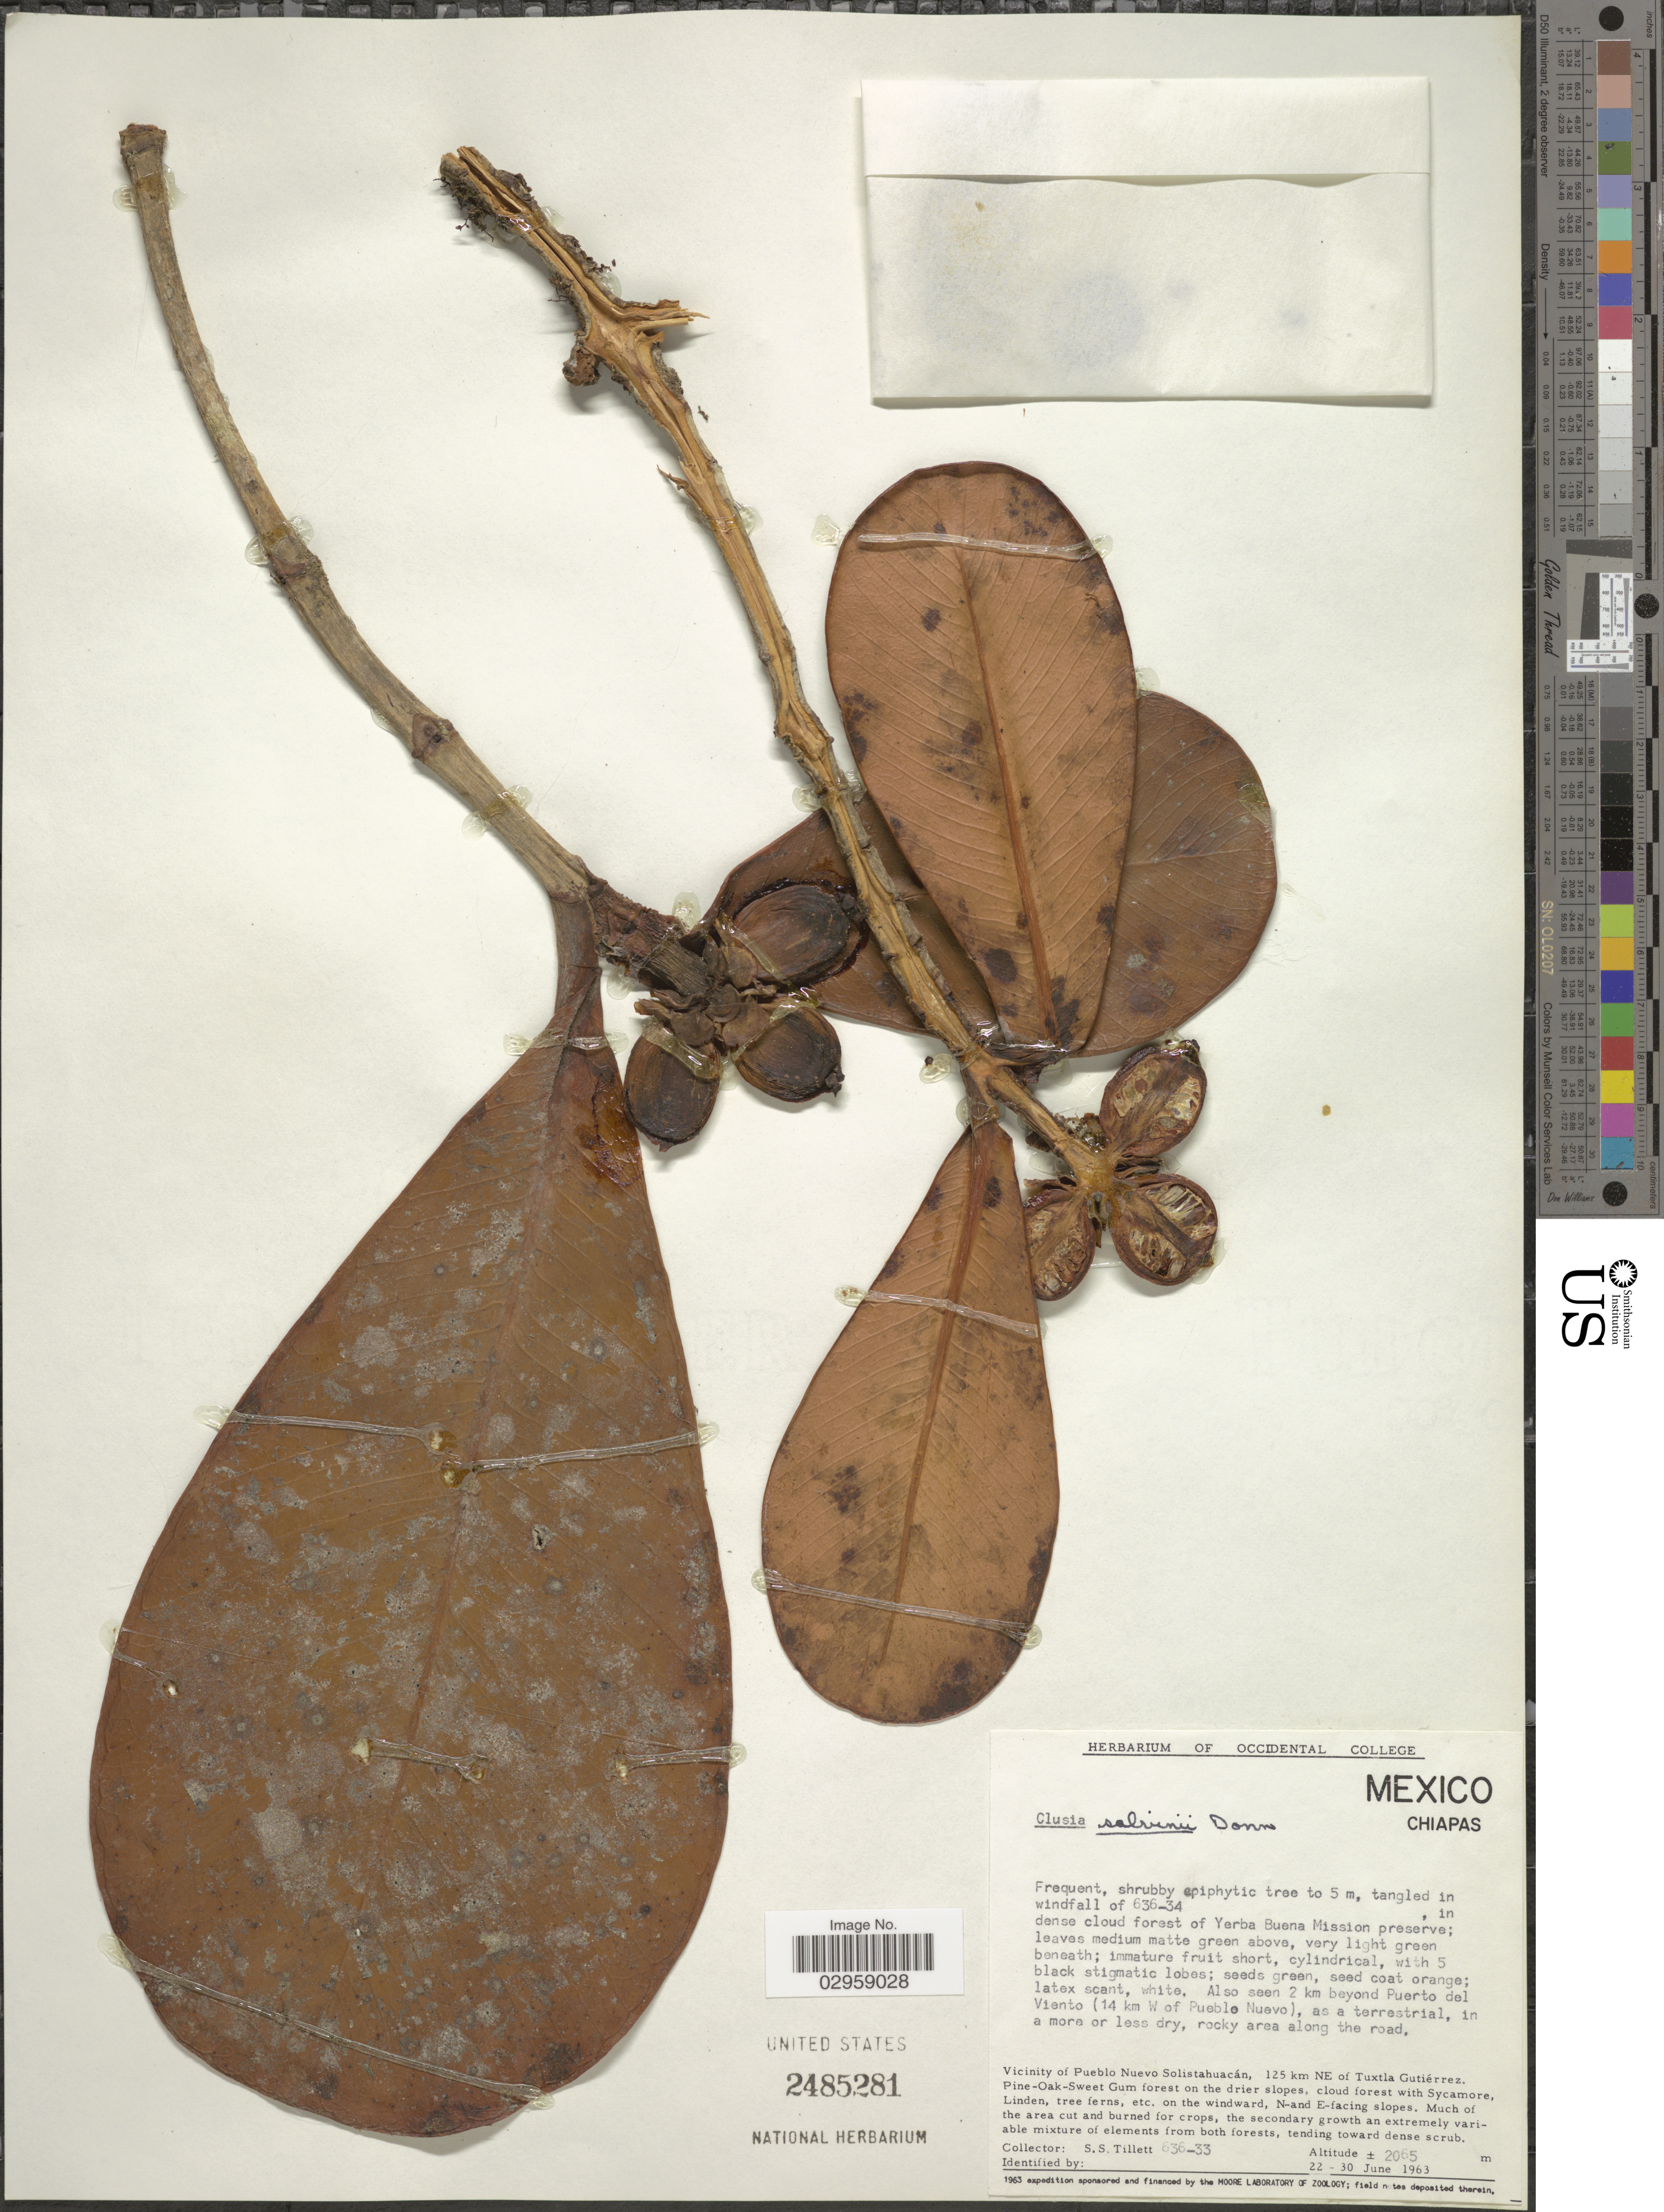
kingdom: Plantae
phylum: Tracheophyta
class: Magnoliopsida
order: Malpighiales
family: Clusiaceae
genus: Clusia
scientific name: Clusia salvinii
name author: Donn. Sm.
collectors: S. S. Tillett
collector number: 636-33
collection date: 1963-06-22/1963-06-30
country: Mexico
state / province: Chiapas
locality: Vicinity of Pueblo Nuevo Solistahuacán, 125 km NE of Tuxtla Gutiérrez. Pine-Oak-Sweet Gum forest on the drier slopes, cloud forest with Sycamore, Linden, tree ferns, etc. on the windward, N-and E-facing slopes. Dense cloud forest of Yerba Buena Mission preserve. Also seen 2 km beyond Puerto del Viento (14 km W of Pueblo Nuevo) [unsure placement]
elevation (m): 2065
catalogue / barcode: US 2485281